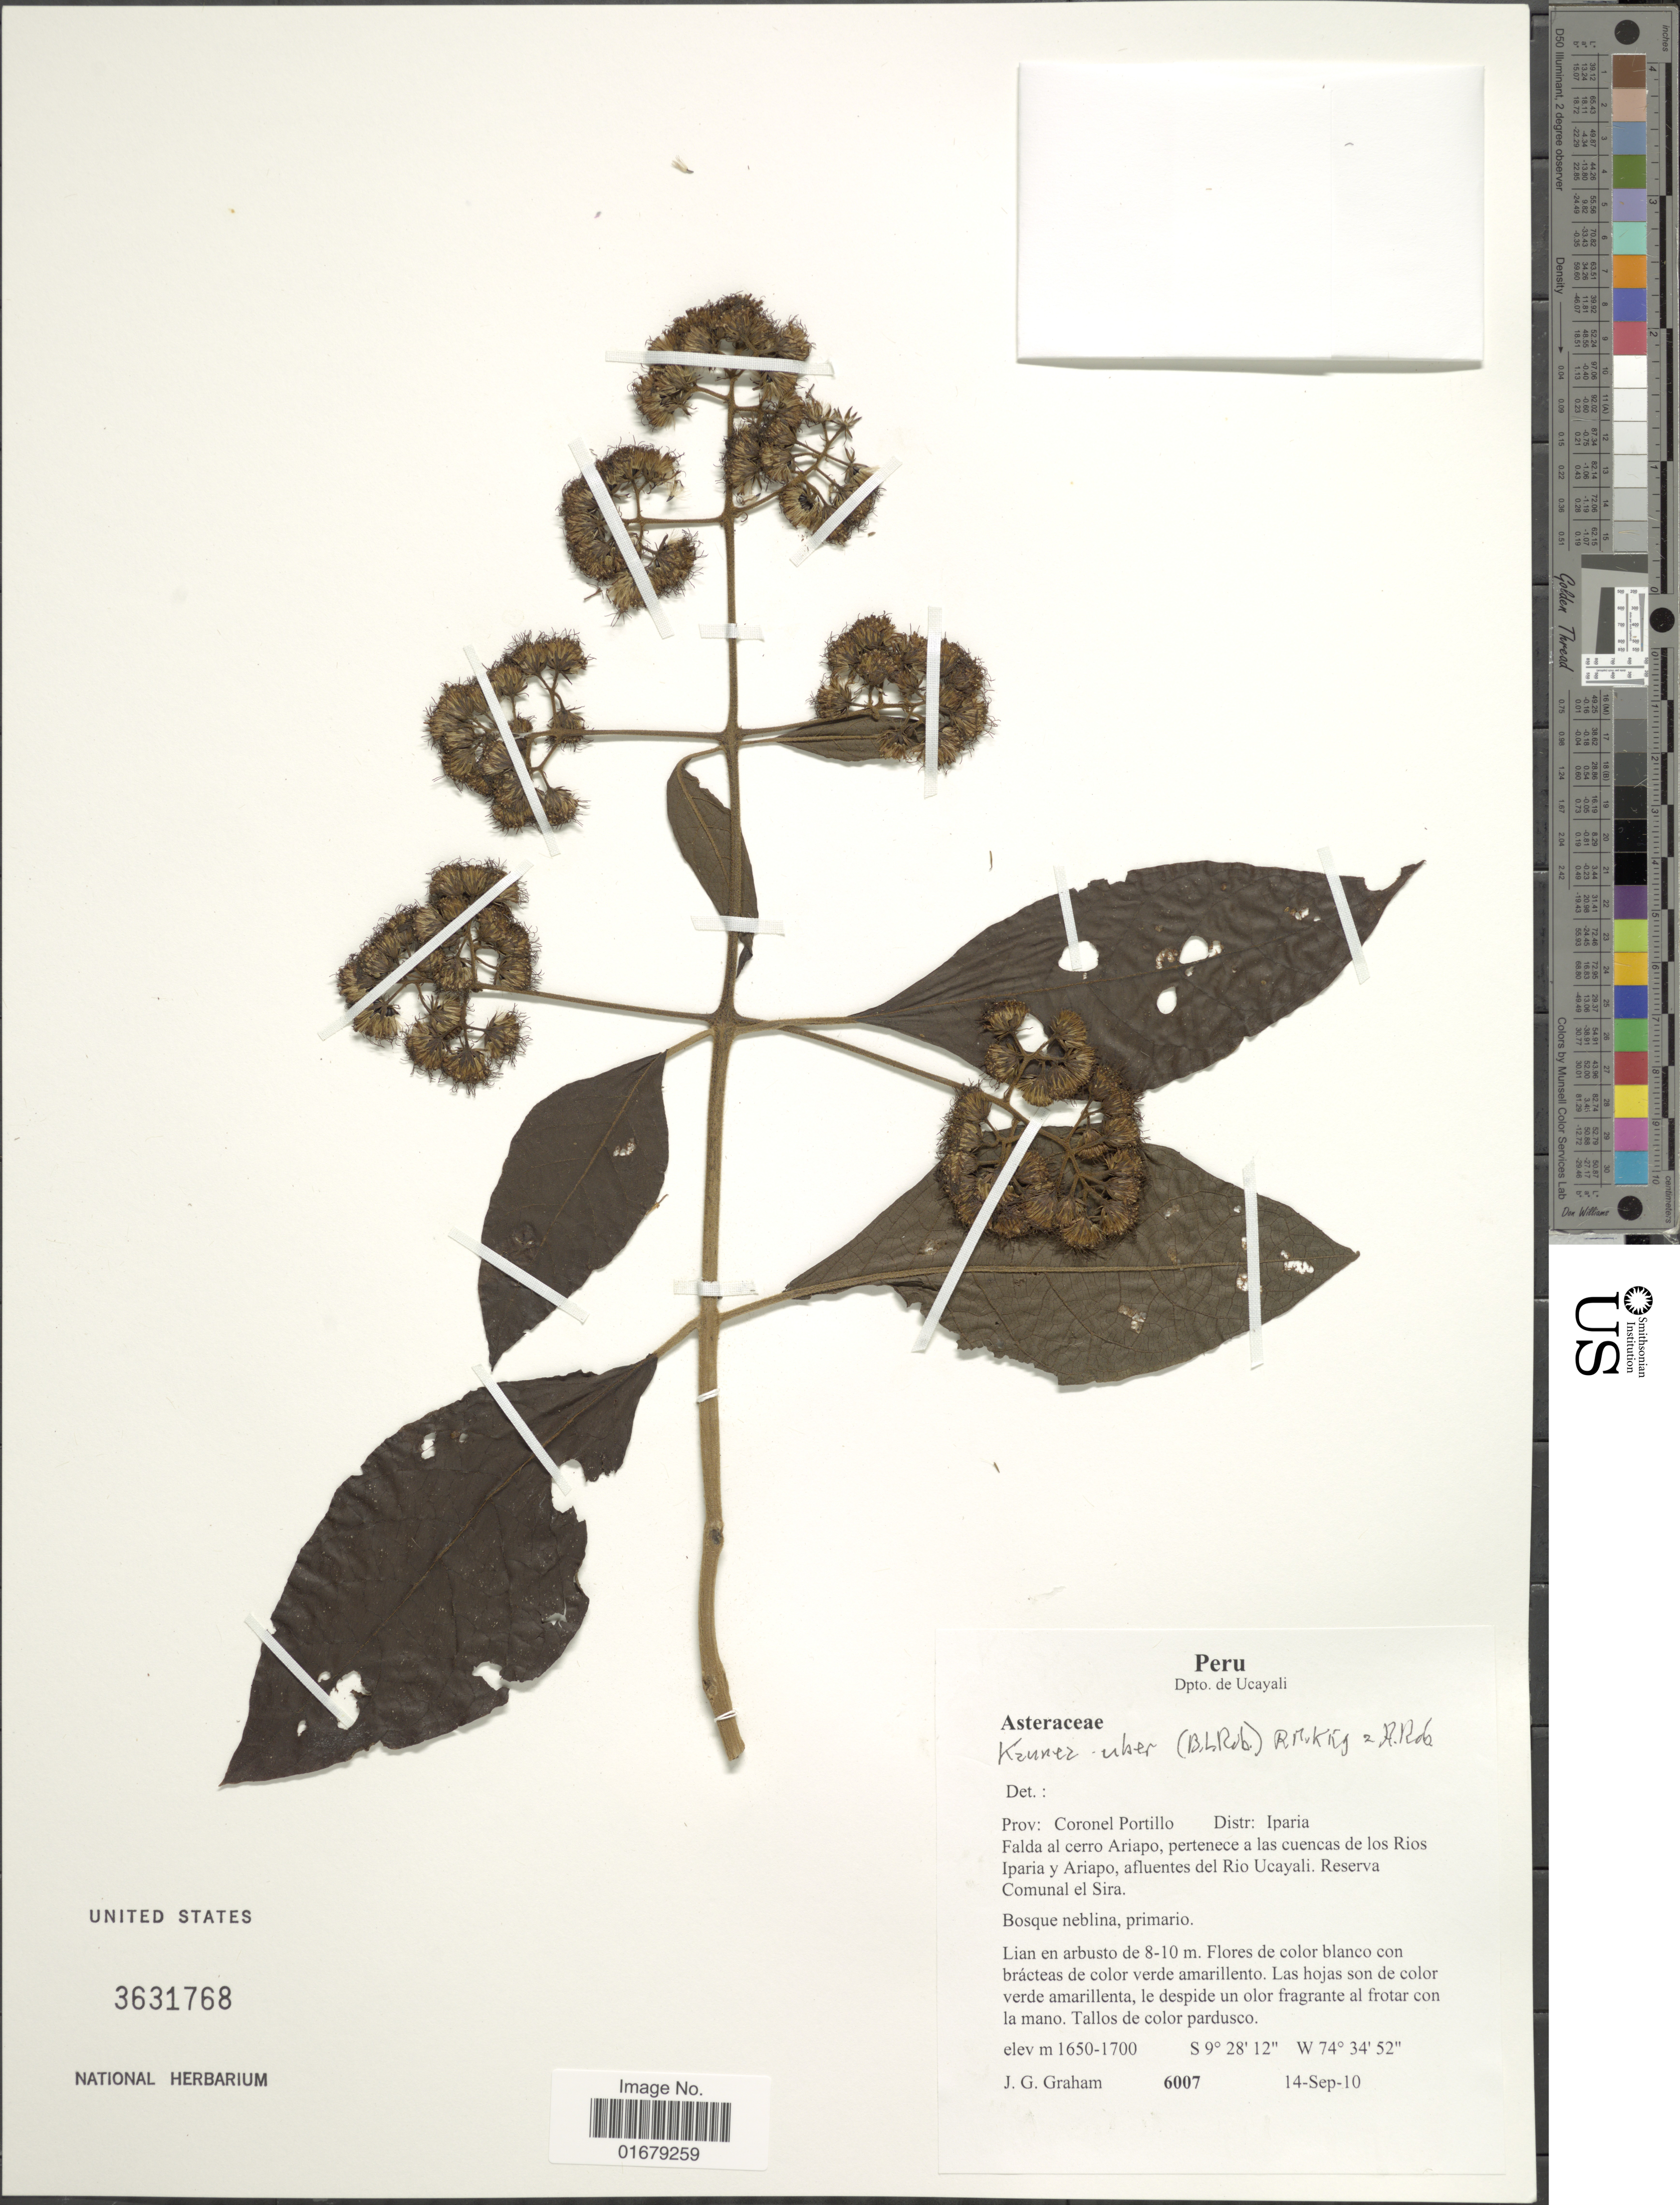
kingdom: Plantae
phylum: Tracheophyta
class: Magnoliopsida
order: Asterales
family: Asteraceae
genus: Kaunia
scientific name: Kaunia uber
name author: (B.L. Rob.) R.M. King & H. Rob.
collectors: J. Graham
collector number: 6007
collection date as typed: Transcribed d/m/y: 14/9/10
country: Peru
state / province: Ucayali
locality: Prov: Coronel Portillo, Distr: Iparia, Falda al cerro Araipo, pertenece a las cuencas de los Rios Iparia y Araipo, Afleuntes del Rio Ucayali.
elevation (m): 1650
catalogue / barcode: US 3631768